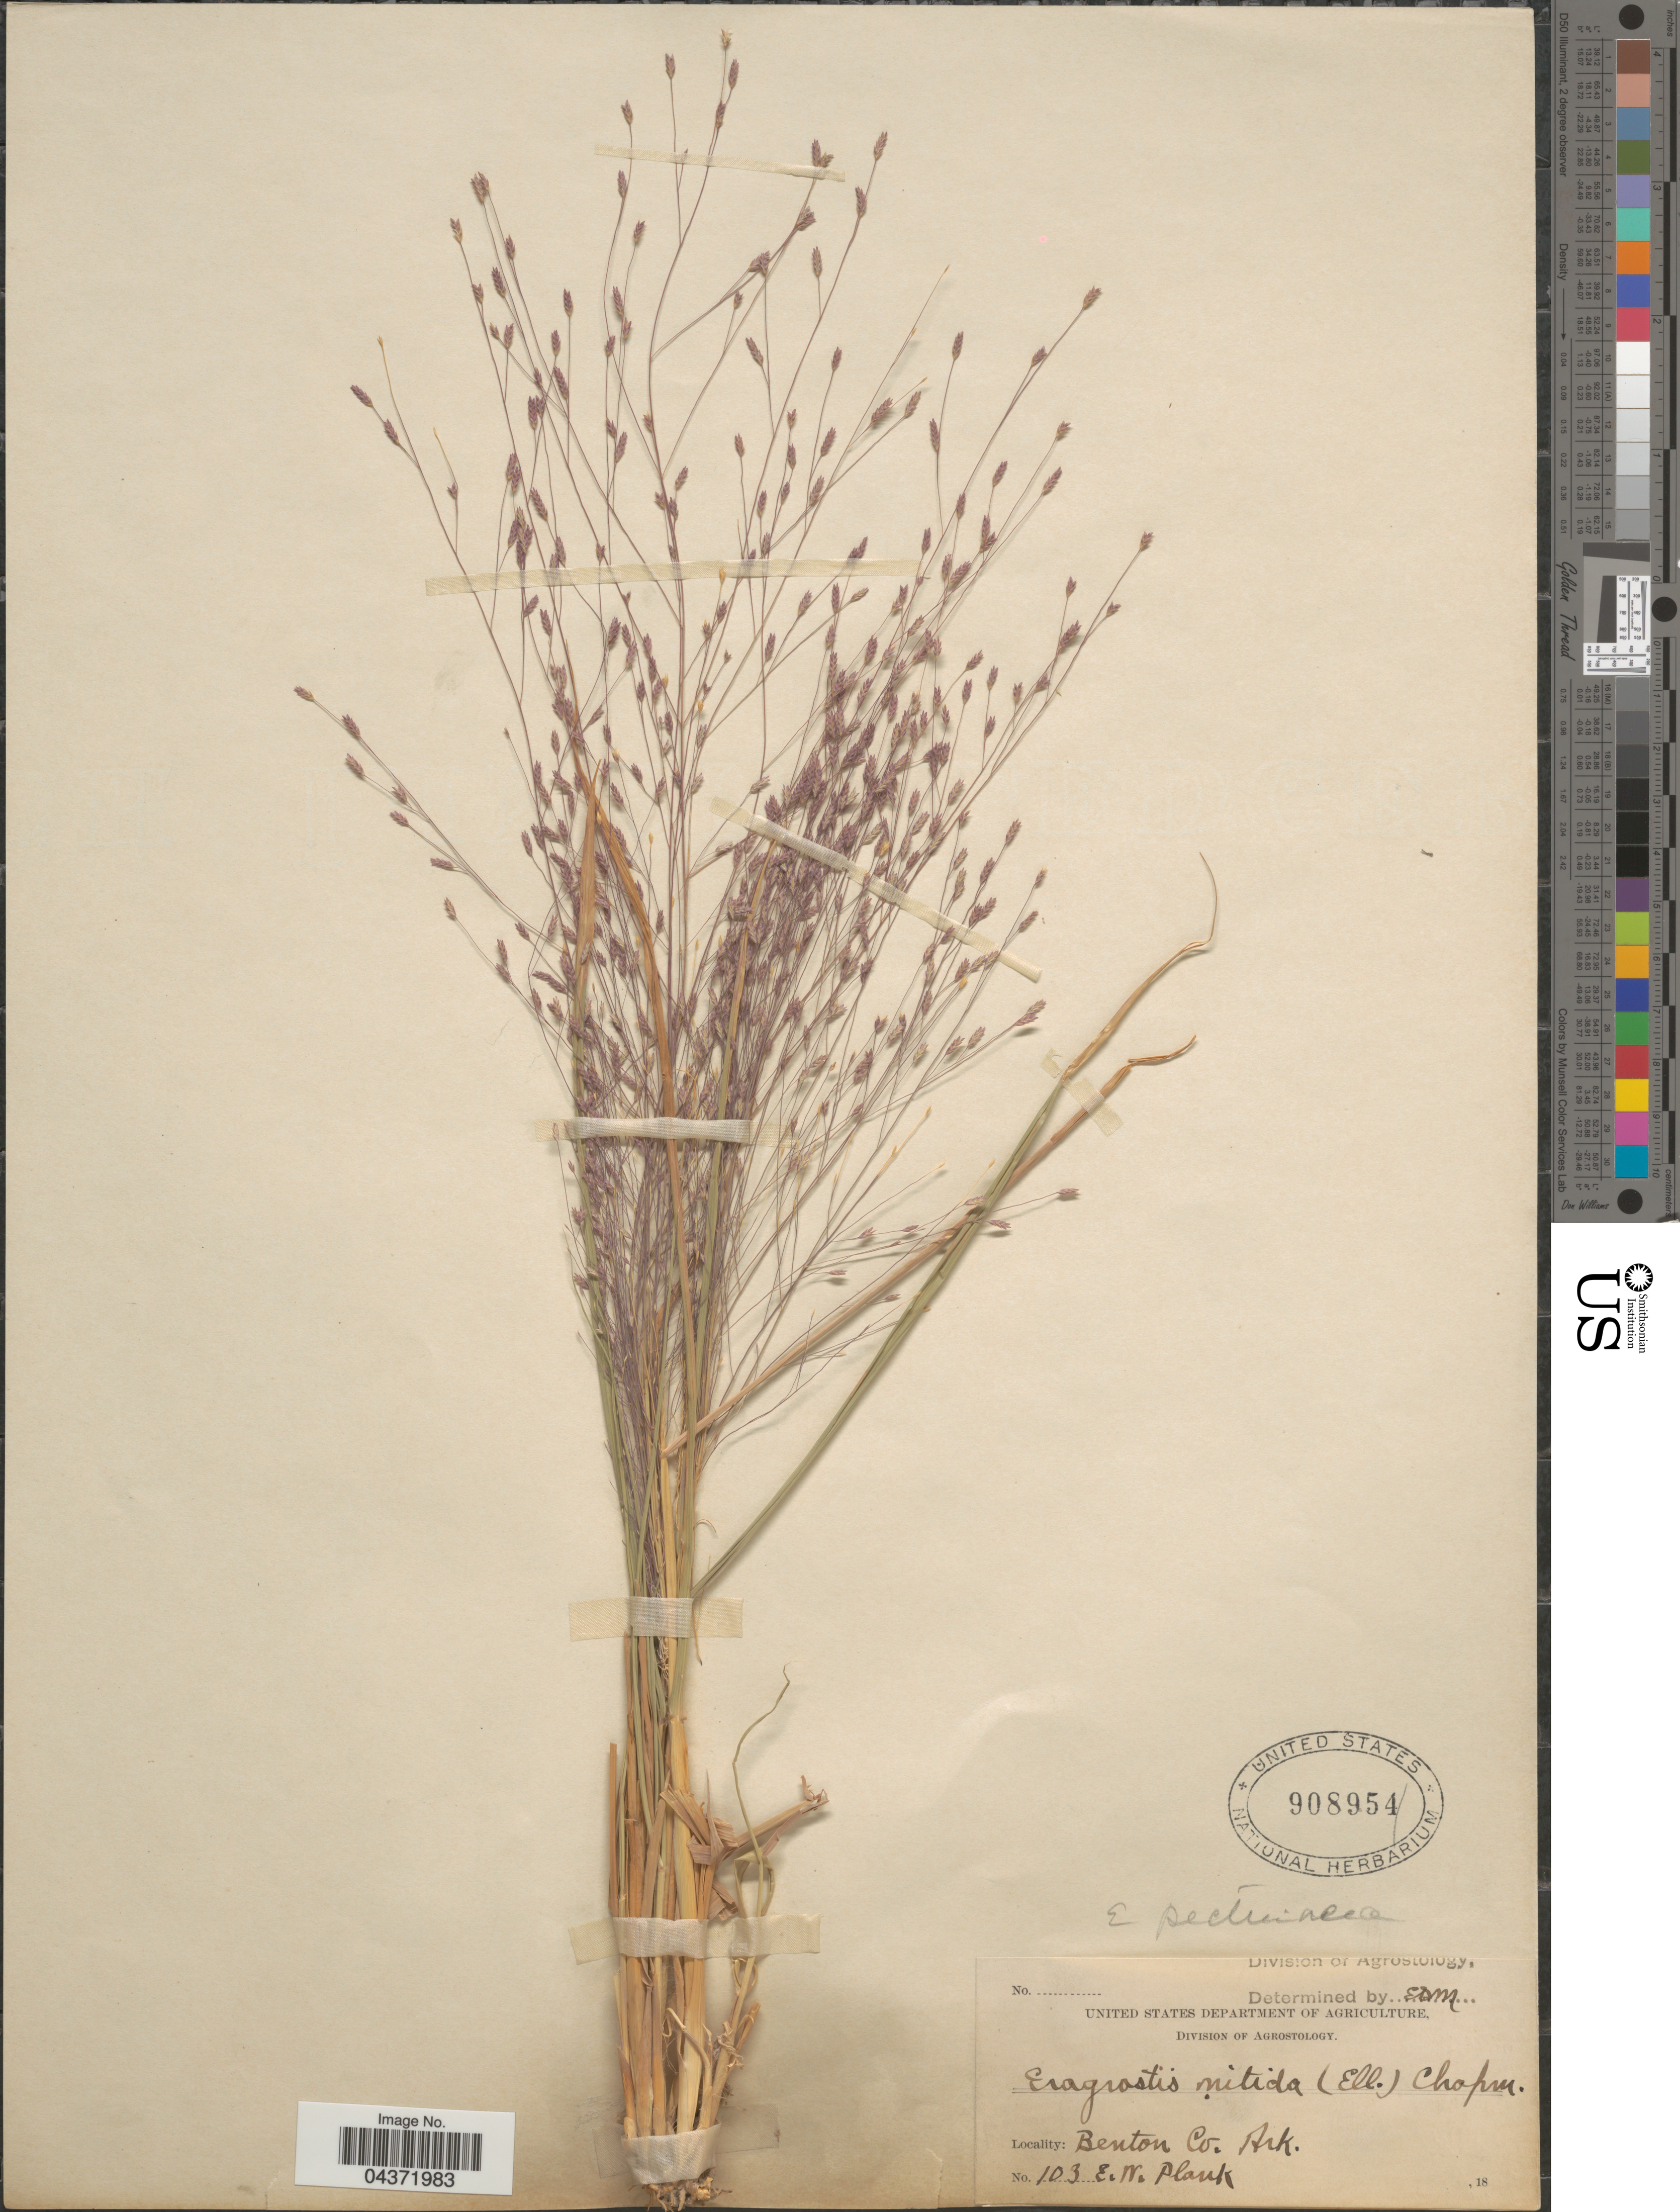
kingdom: Plantae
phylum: Tracheophyta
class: Liliopsida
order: Poales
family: Poaceae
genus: Eragrostis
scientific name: Eragrostis spectabilis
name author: (Pursh) Steud.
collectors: E. Plank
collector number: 103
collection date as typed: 18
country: United States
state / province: Arkansas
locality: Benton Co.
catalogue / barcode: US 908954